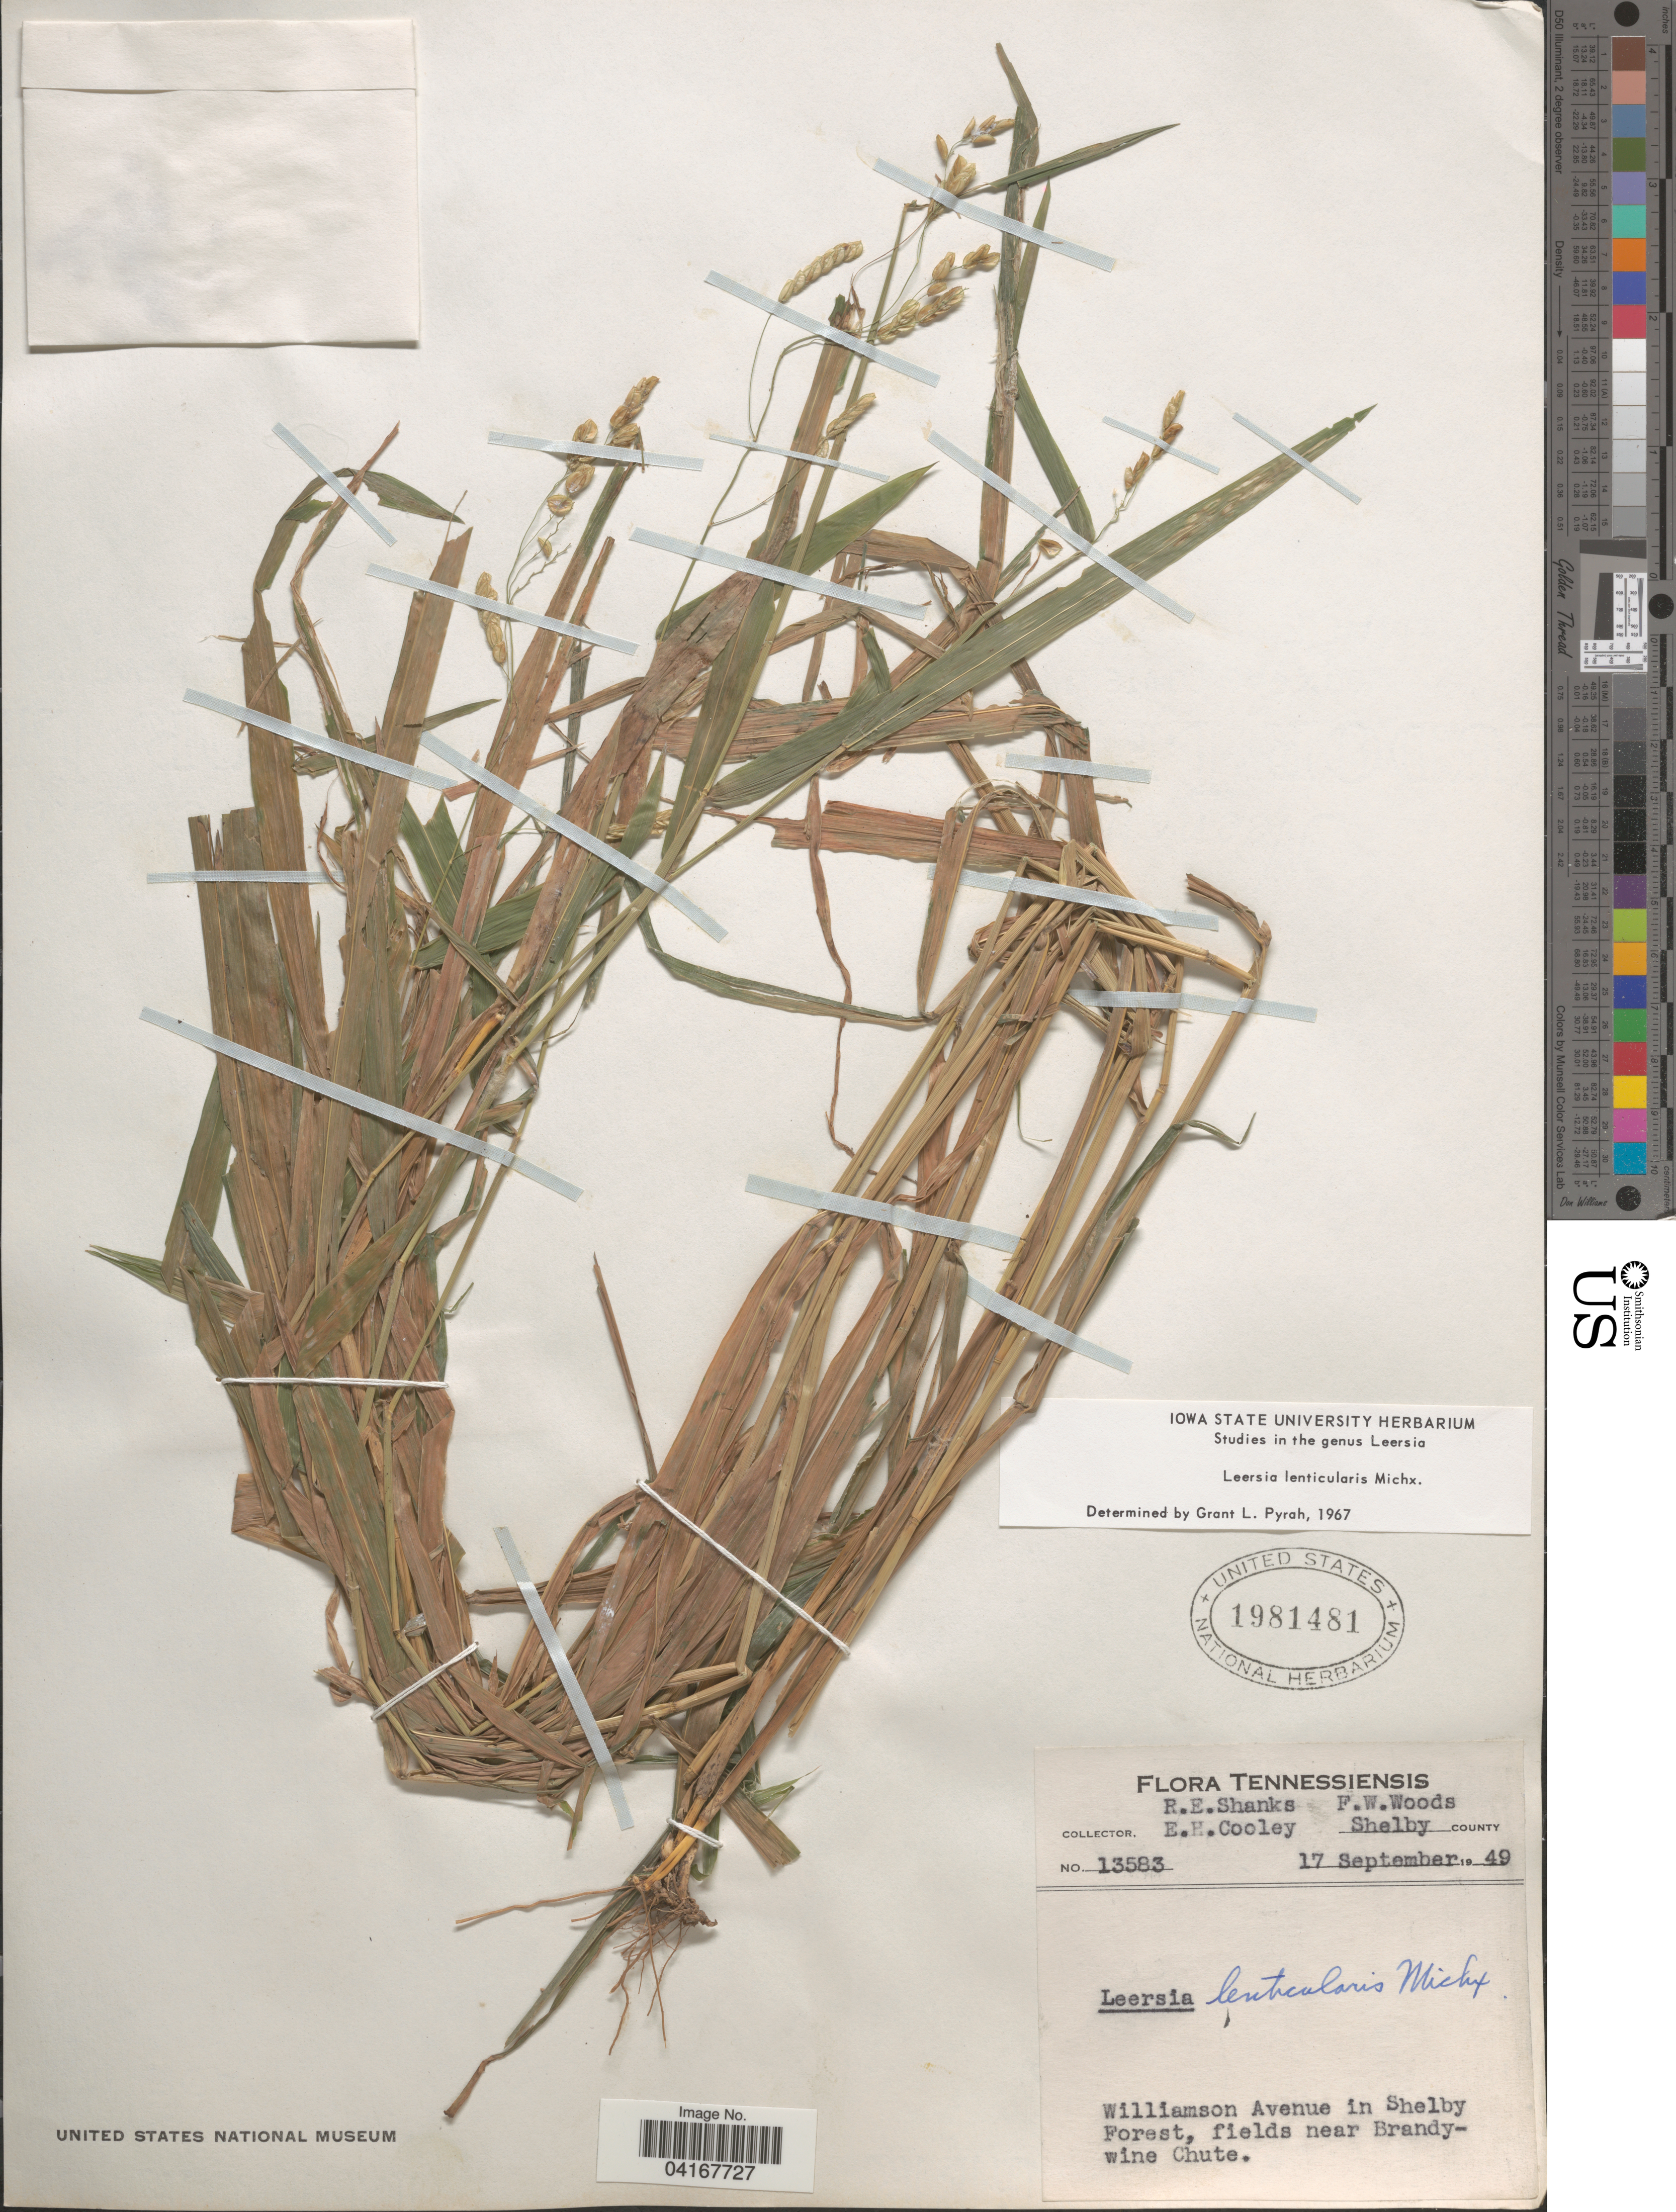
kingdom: Plantae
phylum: Tracheophyta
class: Liliopsida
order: Poales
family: Poaceae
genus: Leersia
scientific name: Leersia lenticularis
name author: Michx.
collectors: R. Shanks, E. H. Cooley & F. W. Woods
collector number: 13583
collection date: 1949-09-17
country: United States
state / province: Tennessee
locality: Shelby County. Williamson Avenue in Shelby Forest, fields near Brandywine Chute.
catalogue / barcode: US 1981481